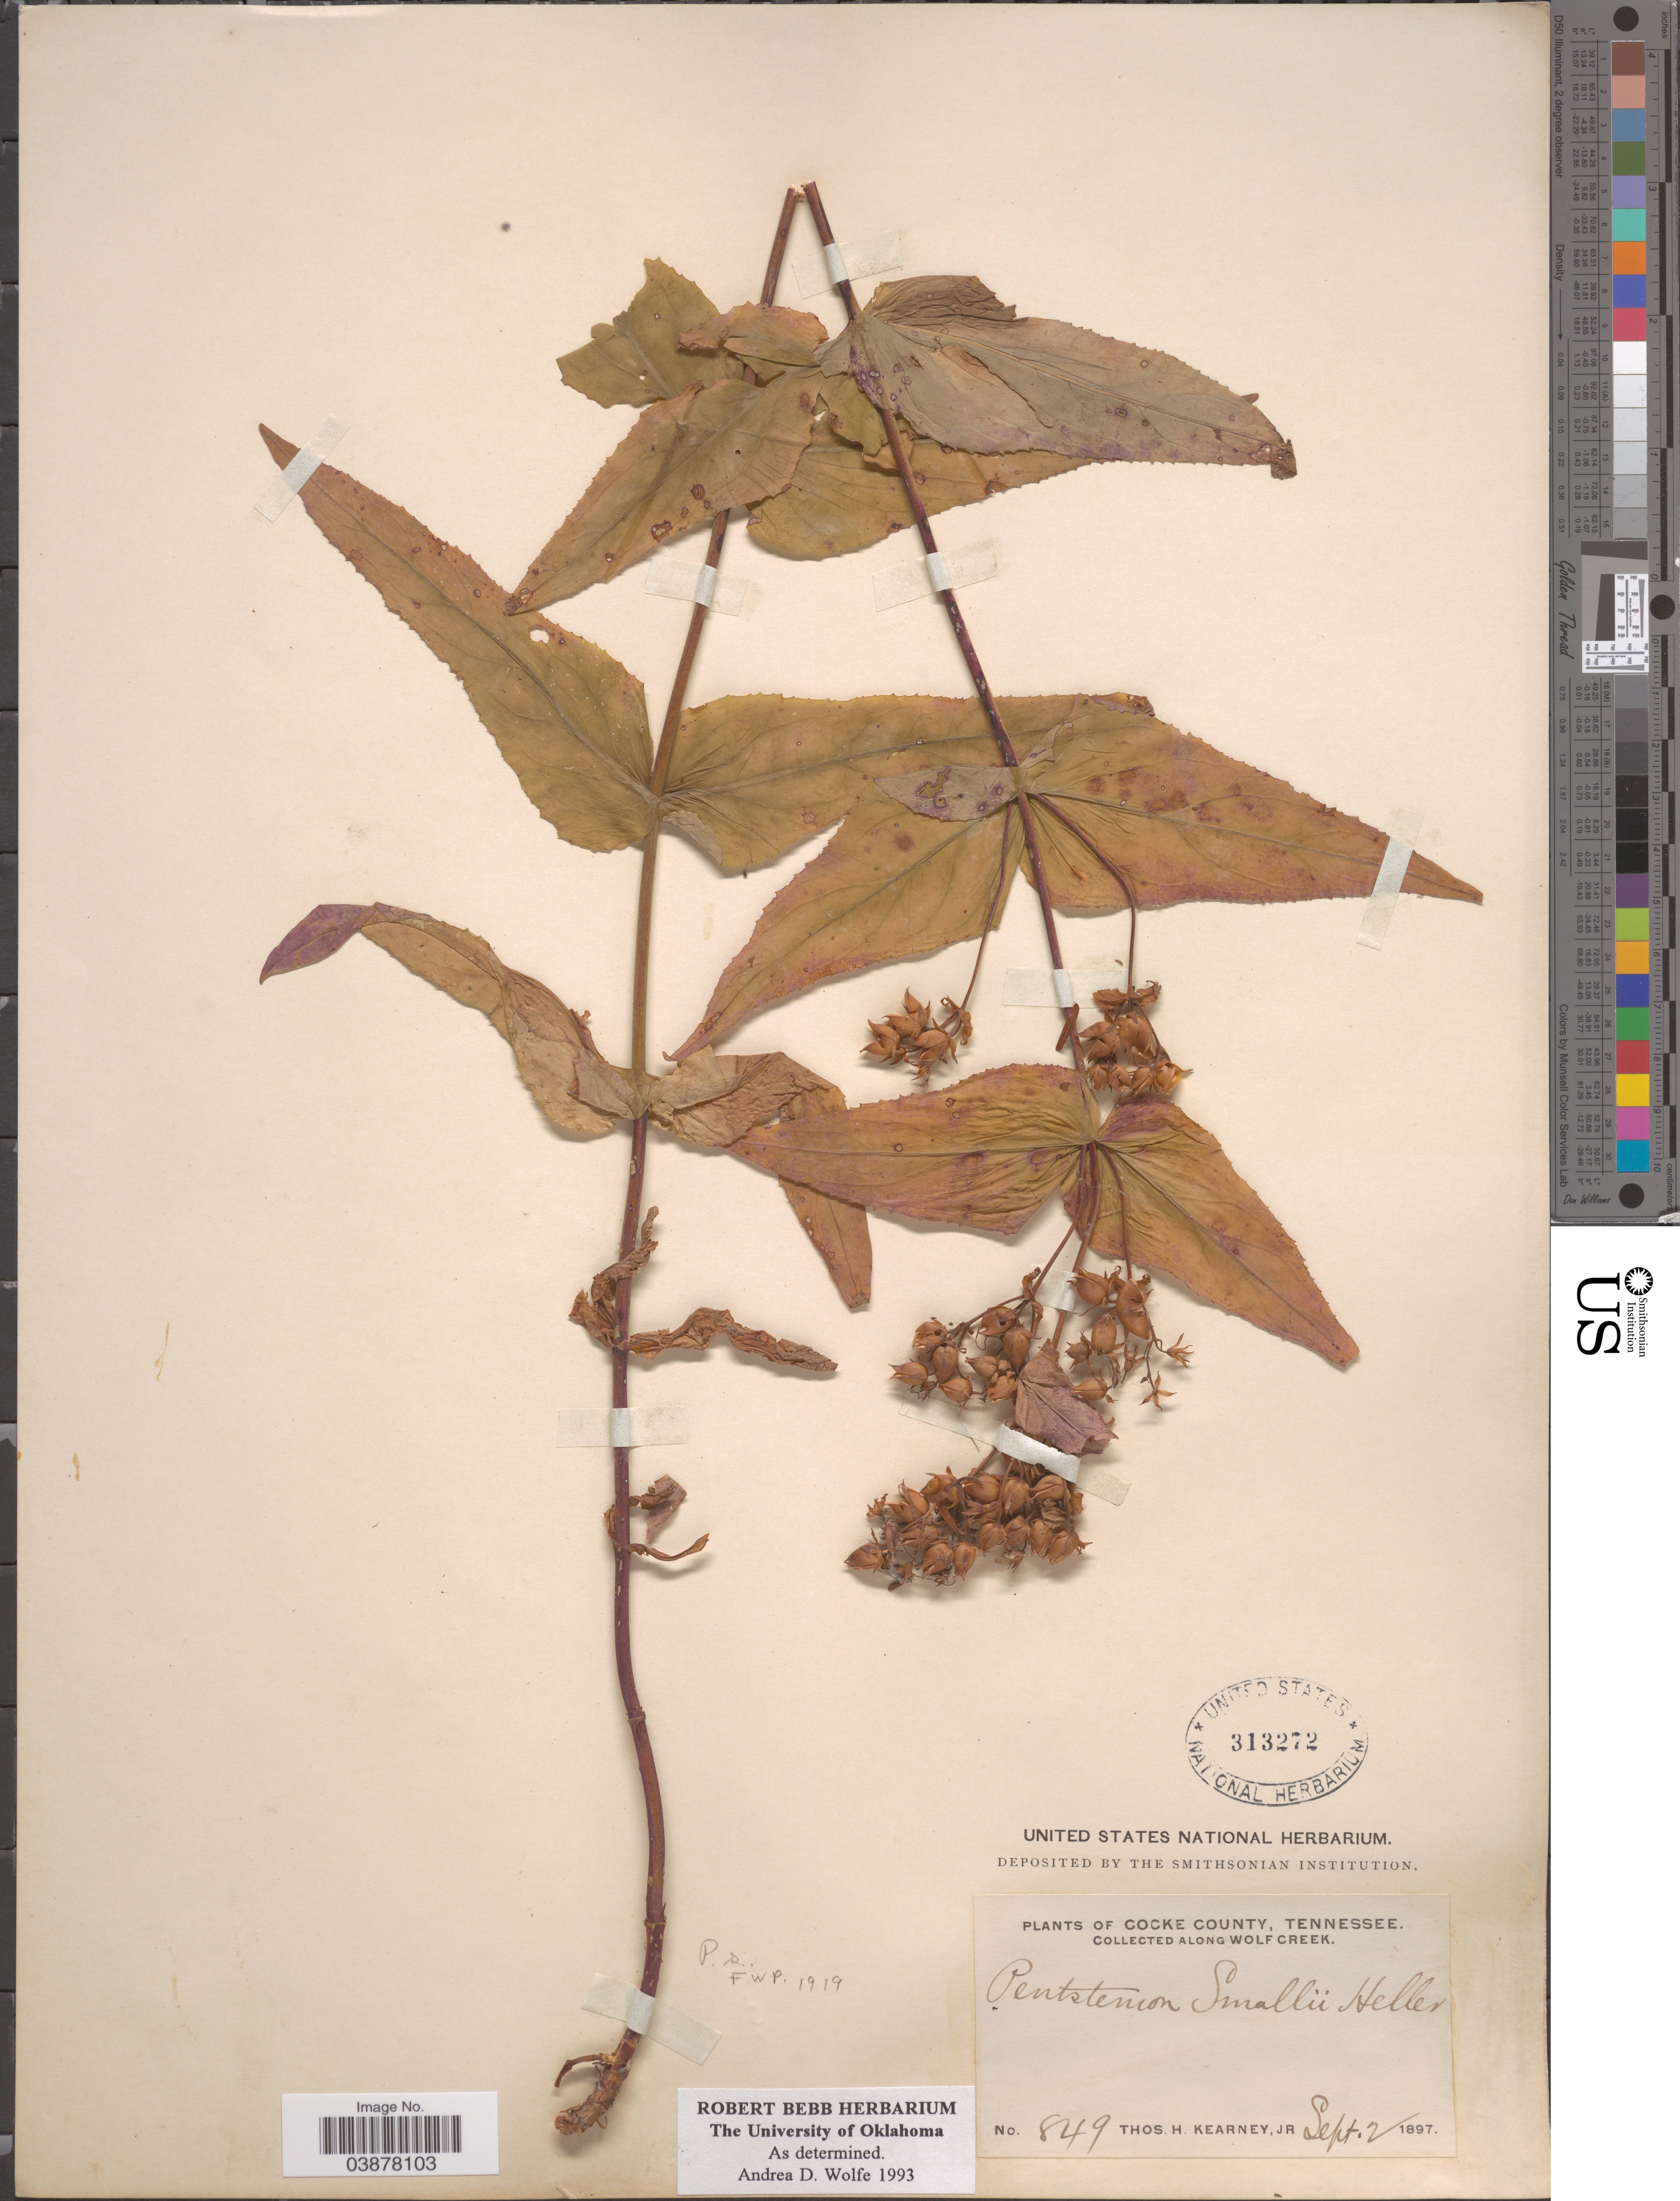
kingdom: Plantae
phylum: Tracheophyta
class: Magnoliopsida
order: Lamiales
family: Plantaginaceae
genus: Penstemon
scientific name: Penstemon smallii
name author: A. Heller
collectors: T. H. Kearney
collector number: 849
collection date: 1897-09-02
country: United States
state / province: Tennessee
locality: Cocke County. Along Wolf Creek.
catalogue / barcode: US 313272